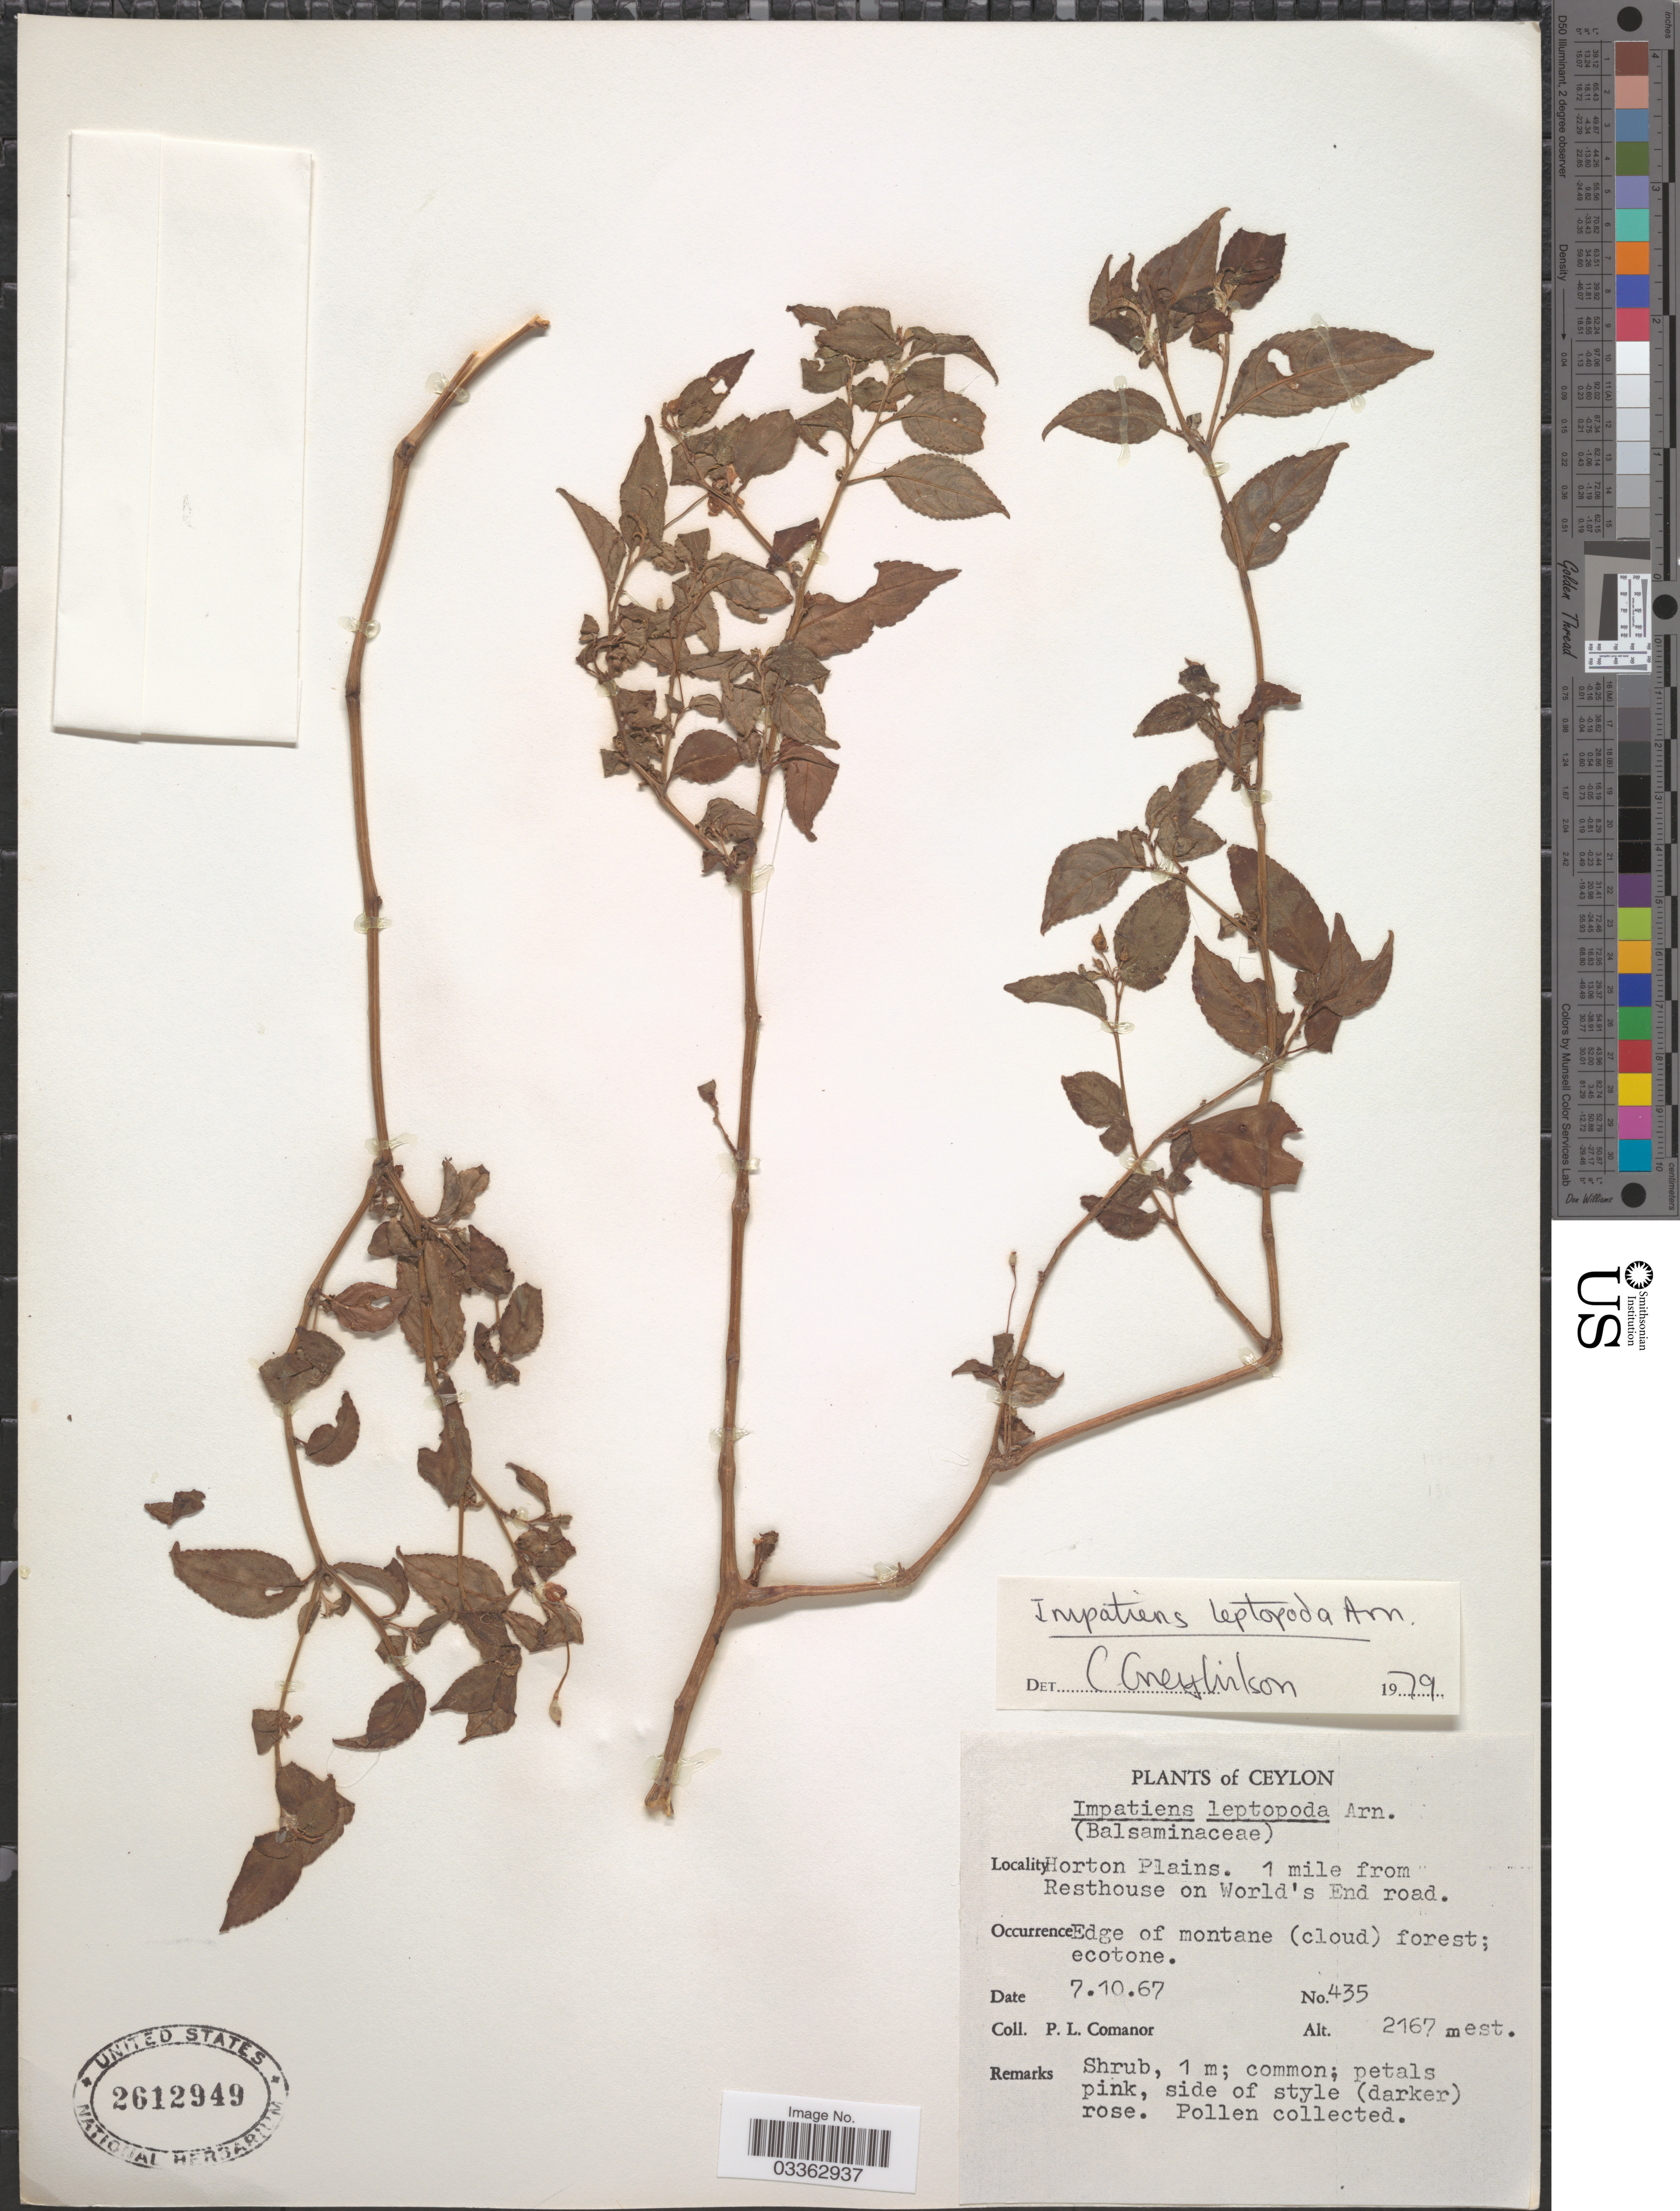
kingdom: Plantae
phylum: Tracheophyta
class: Magnoliopsida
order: Ericales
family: Balsaminaceae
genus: Impatiens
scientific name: Impatiens leptopoda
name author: Arn.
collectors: P. Comanor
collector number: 435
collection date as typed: Transcribed d/m/y: 7/10/67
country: Sri Lanka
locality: Ceylon. Horton Plains. 1 mile from Resthouse on World's End road.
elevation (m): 2167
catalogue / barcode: US 2612949